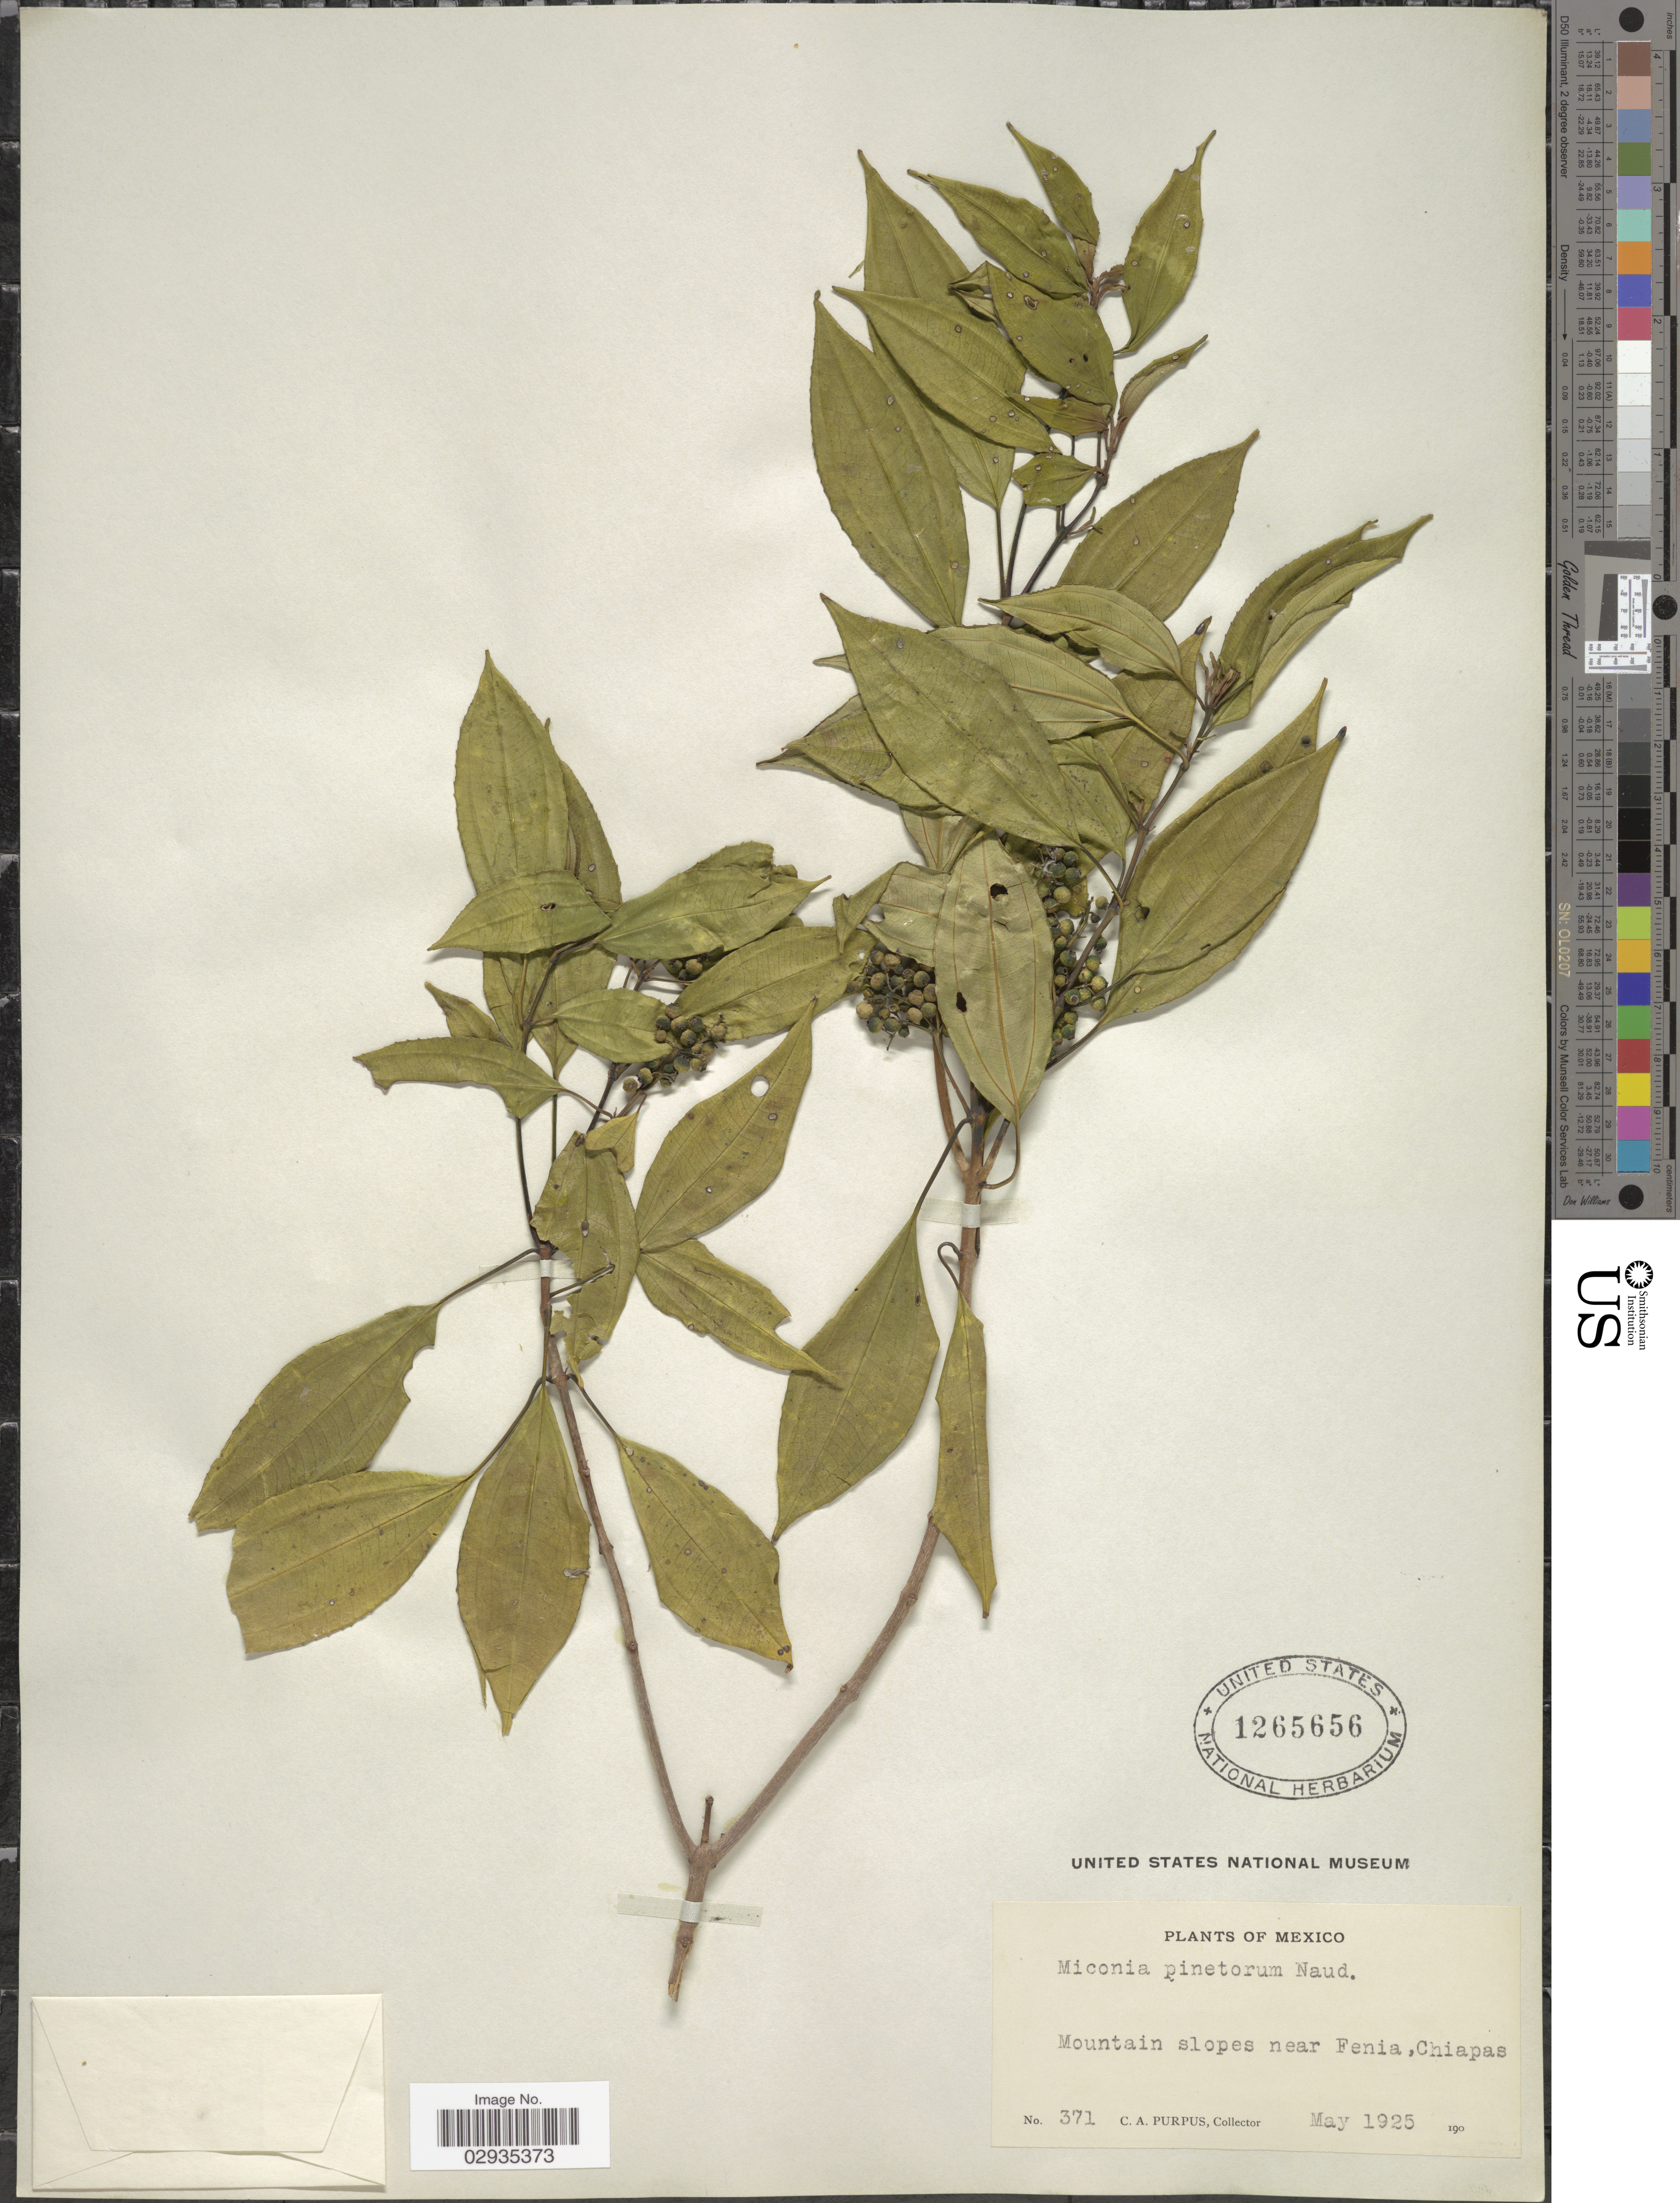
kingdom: Plantae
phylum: Tracheophyta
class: Magnoliopsida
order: Myrtales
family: Melastomataceae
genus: Miconia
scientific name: Miconia pinetorum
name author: Naudin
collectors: C. A. Purpus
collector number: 371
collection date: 1925-05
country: Mexico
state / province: Chiapas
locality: Mountain slopes near Fenia.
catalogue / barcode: US 1265656